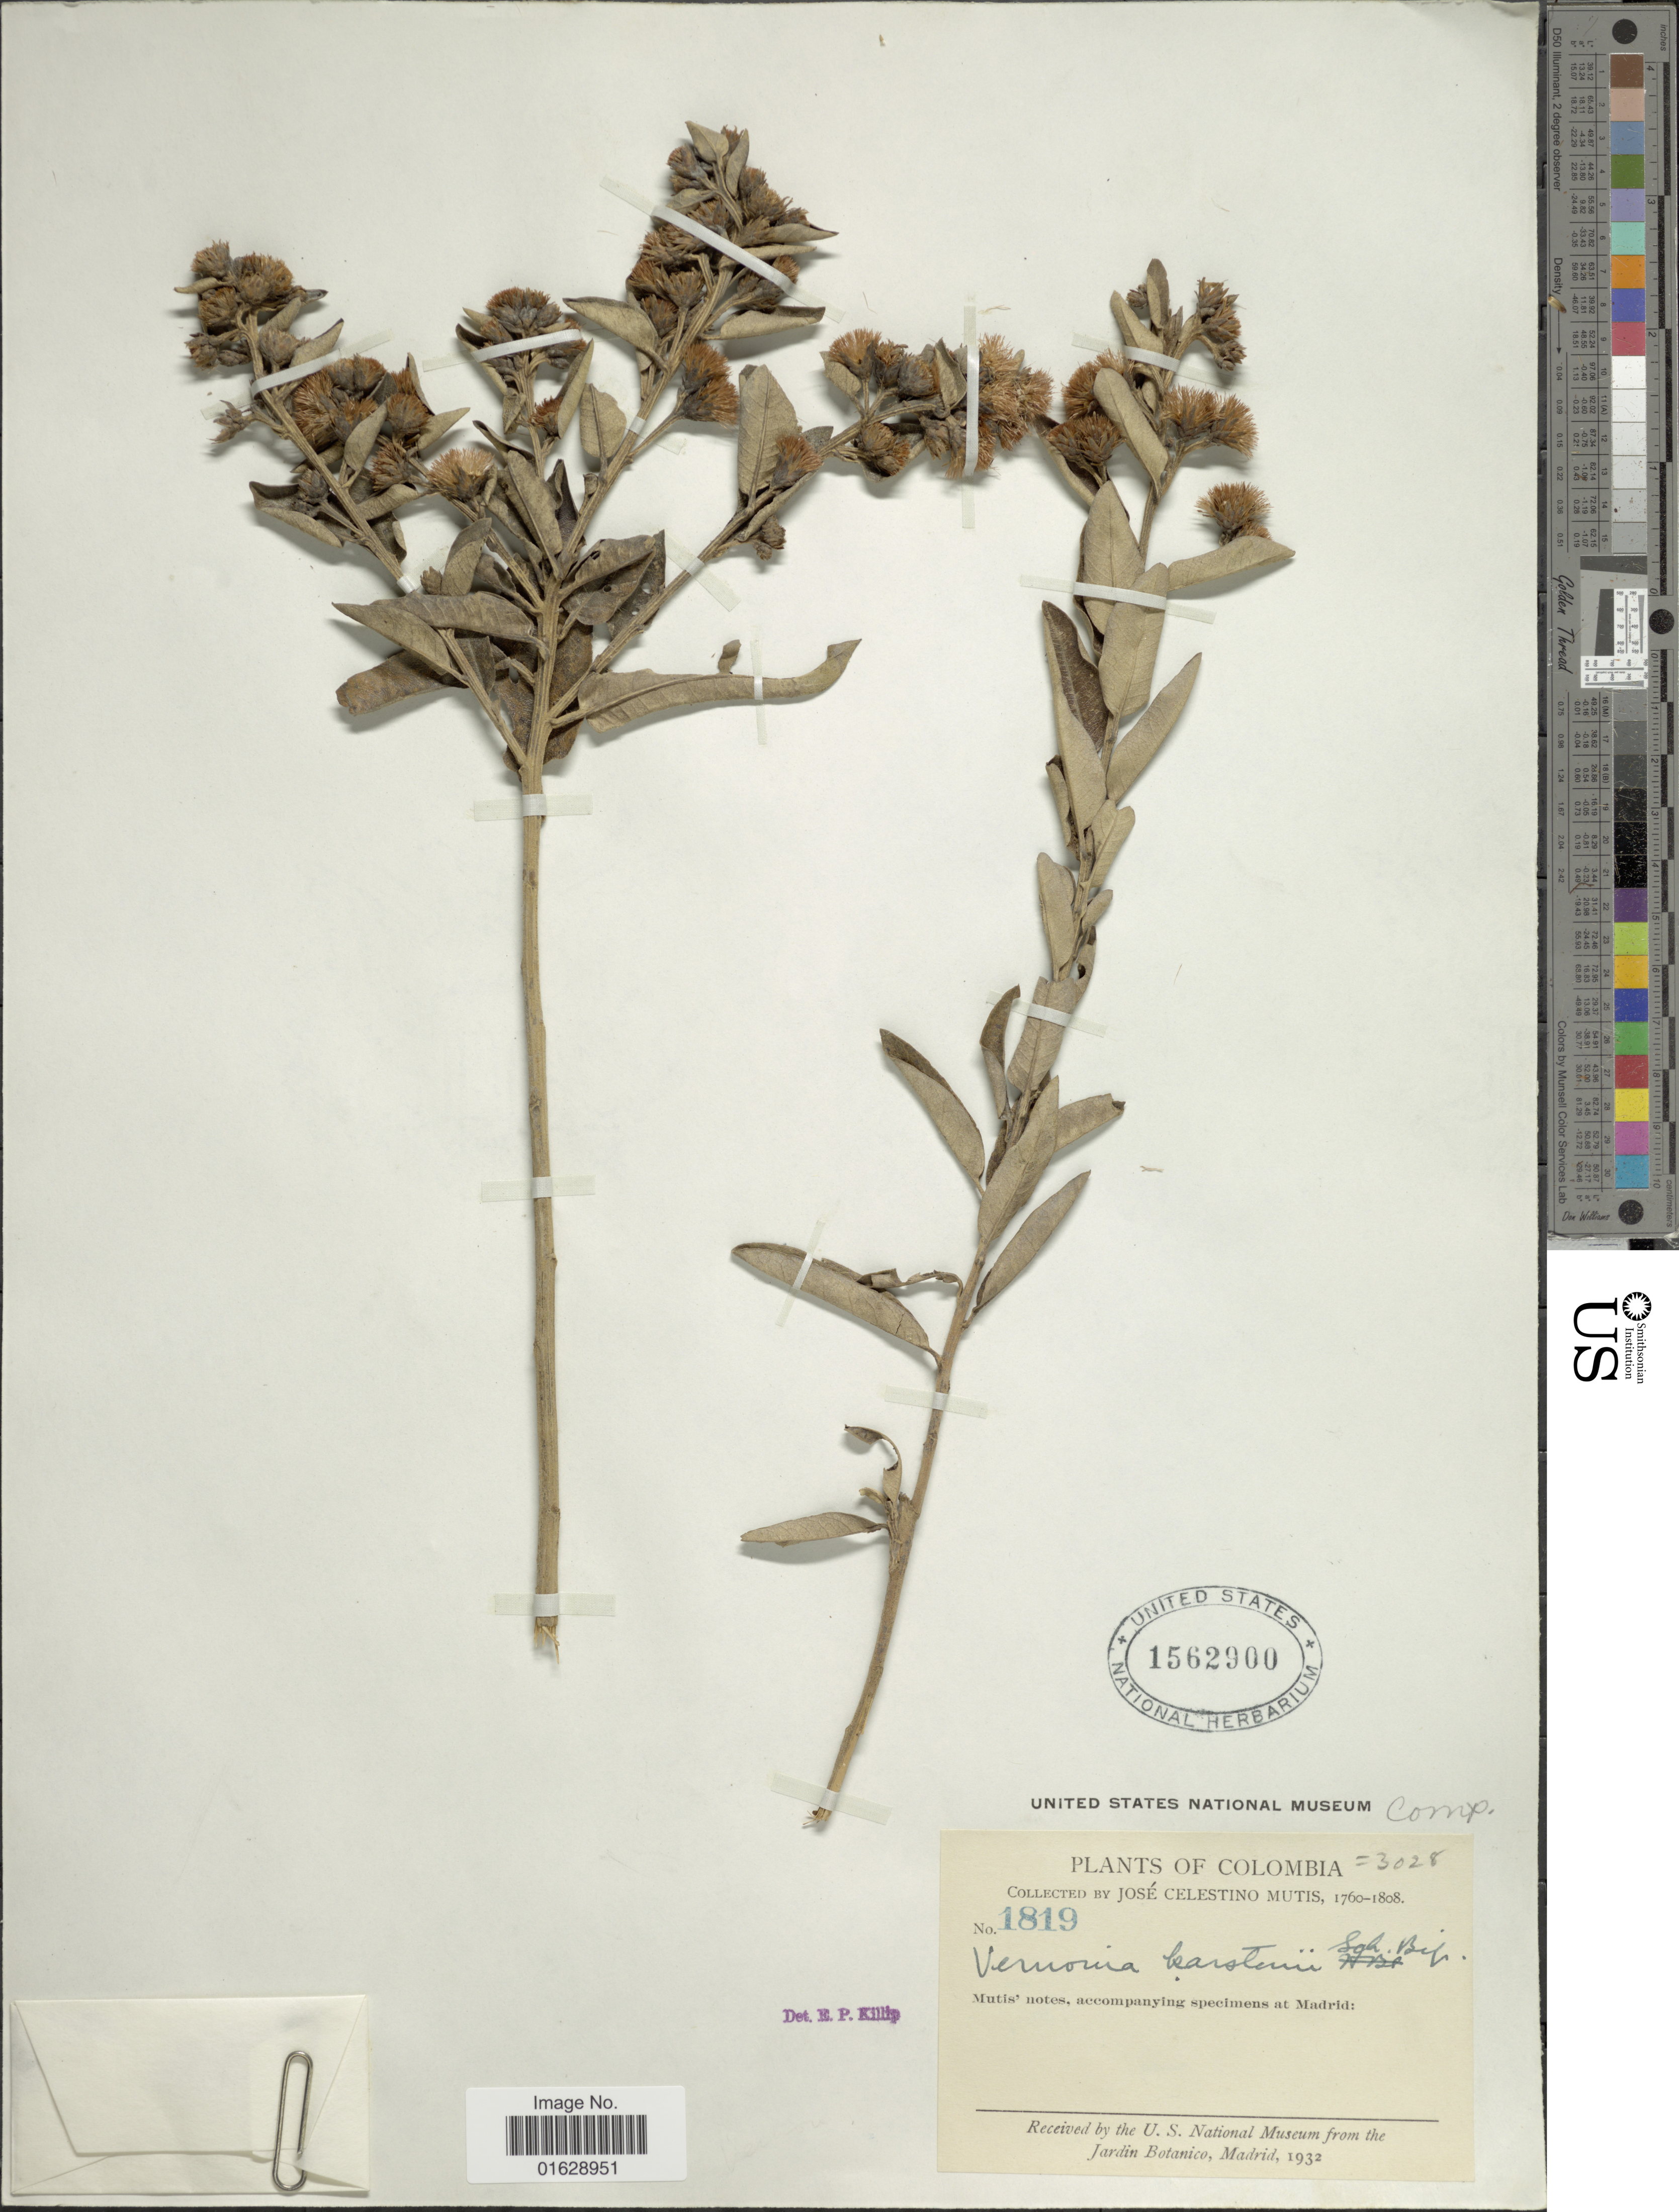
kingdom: Plantae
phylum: Tracheophyta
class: Magnoliopsida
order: Asterales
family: Asteraceae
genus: Lepidaploa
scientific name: Lepidaploa karstenii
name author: (Sch. Bip.) H. Rob.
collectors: J. C. B. Mutis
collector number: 1819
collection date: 1760/1808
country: Colombia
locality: Mutis' notes, accompanying specimens at Madrid.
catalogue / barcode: US 1562900